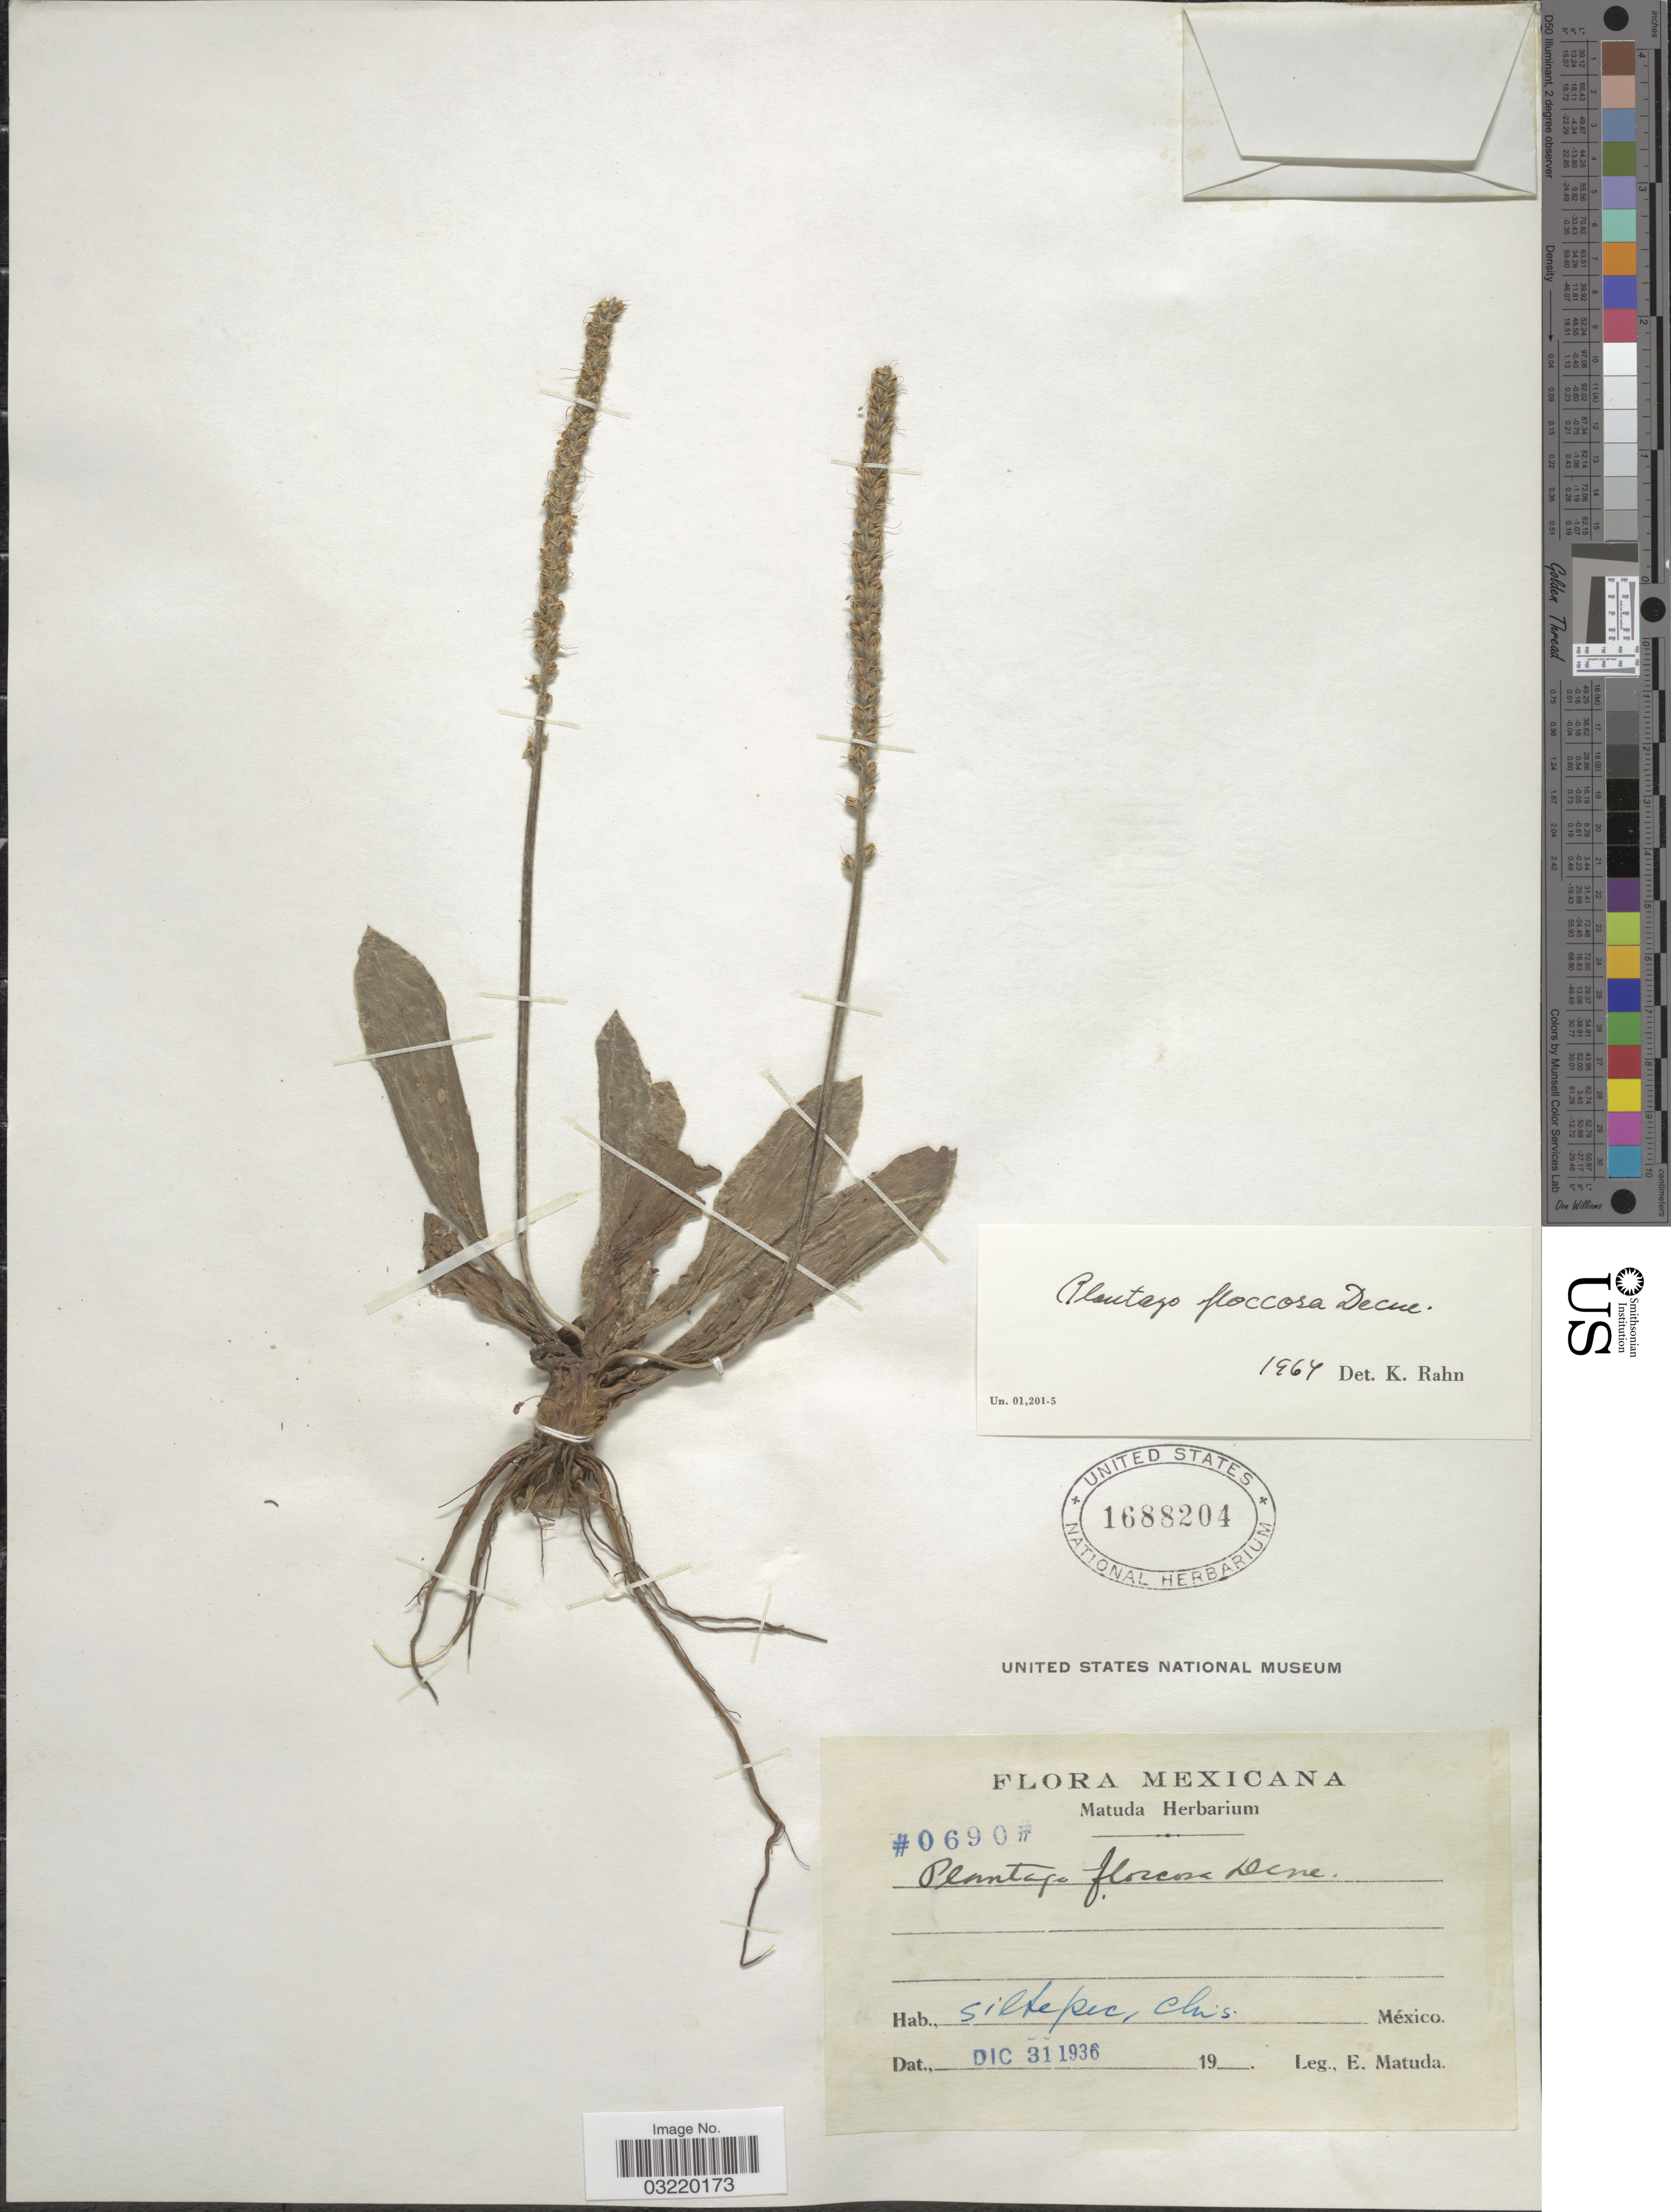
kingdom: Plantae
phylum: Tracheophyta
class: Magnoliopsida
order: Lamiales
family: Plantaginaceae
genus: Plantago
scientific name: Plantago floccosa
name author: Decne.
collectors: E. Matuda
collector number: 0690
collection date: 1936-12-31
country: Mexico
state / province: Chiapas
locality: Siltepec.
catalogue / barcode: US 1688204